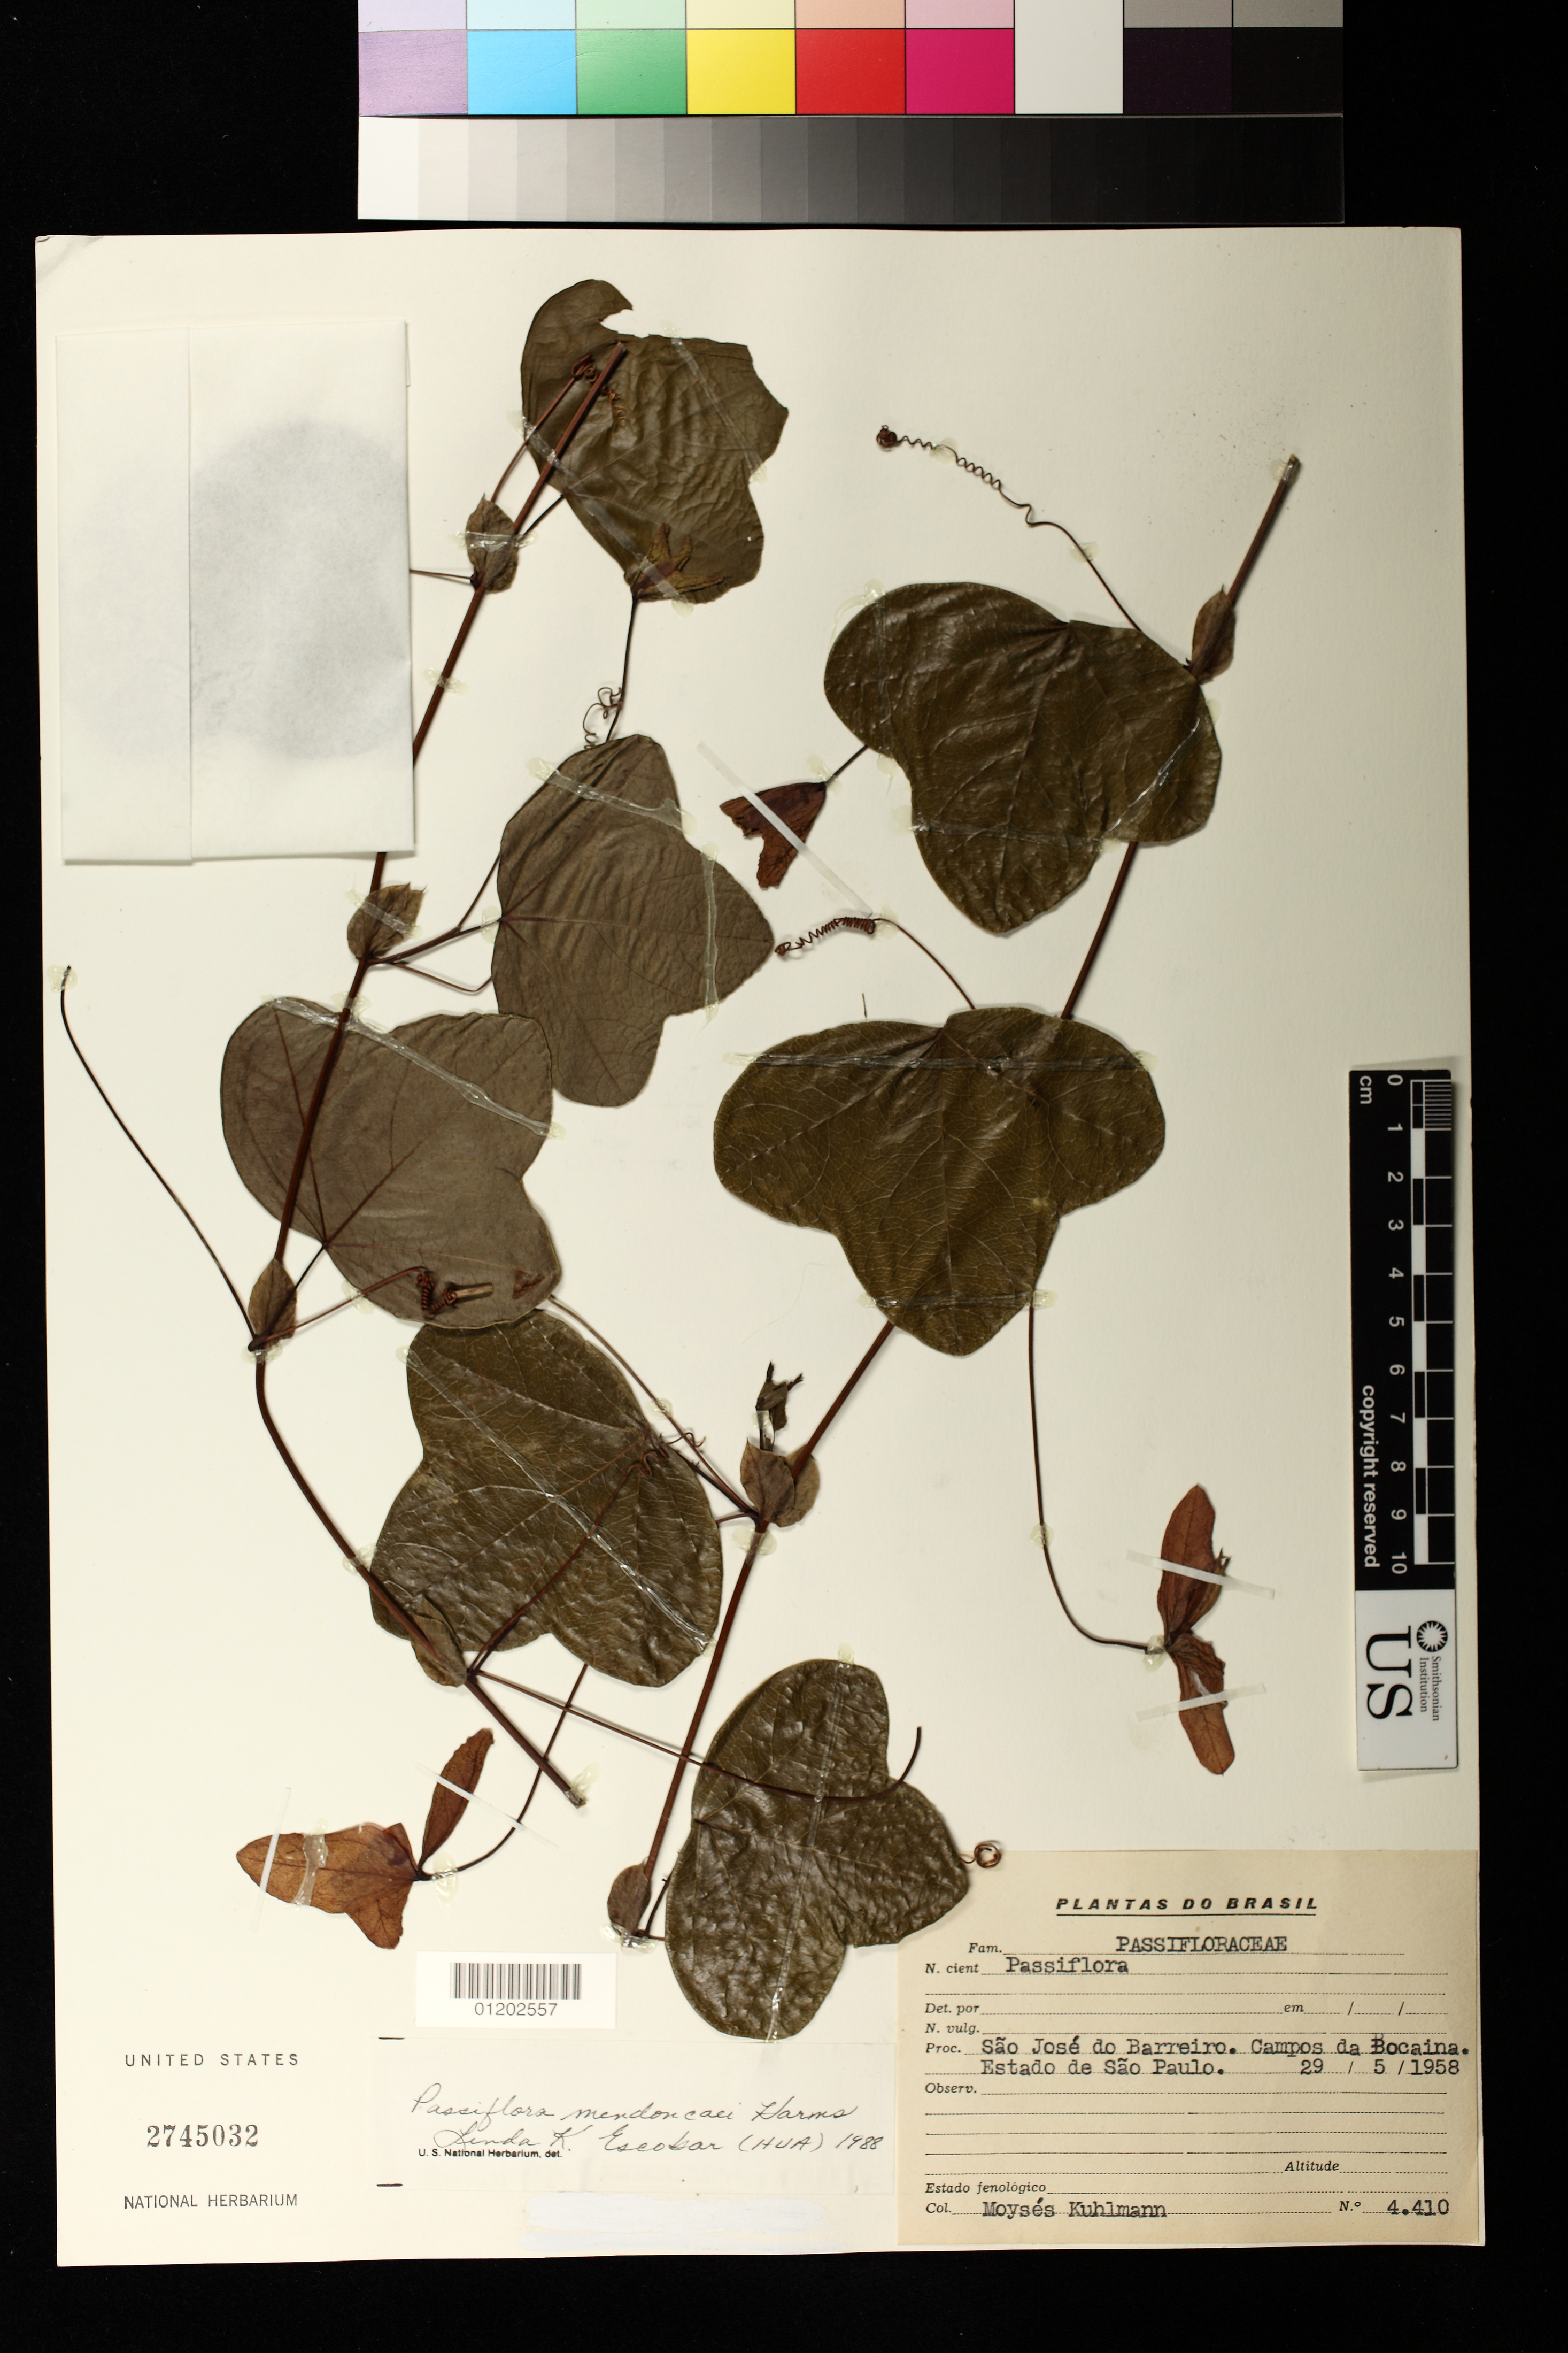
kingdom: Plantae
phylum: Tracheophyta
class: Magnoliopsida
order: Malpighiales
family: Passifloraceae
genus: Passiflora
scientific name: Passiflora mendoncaei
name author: Harms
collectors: M. Kuhlmann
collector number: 4.410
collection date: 1958-05-29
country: Brazil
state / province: São Paulo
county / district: São José do Barreiro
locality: Campos da Bocaina.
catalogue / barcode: US 2745032